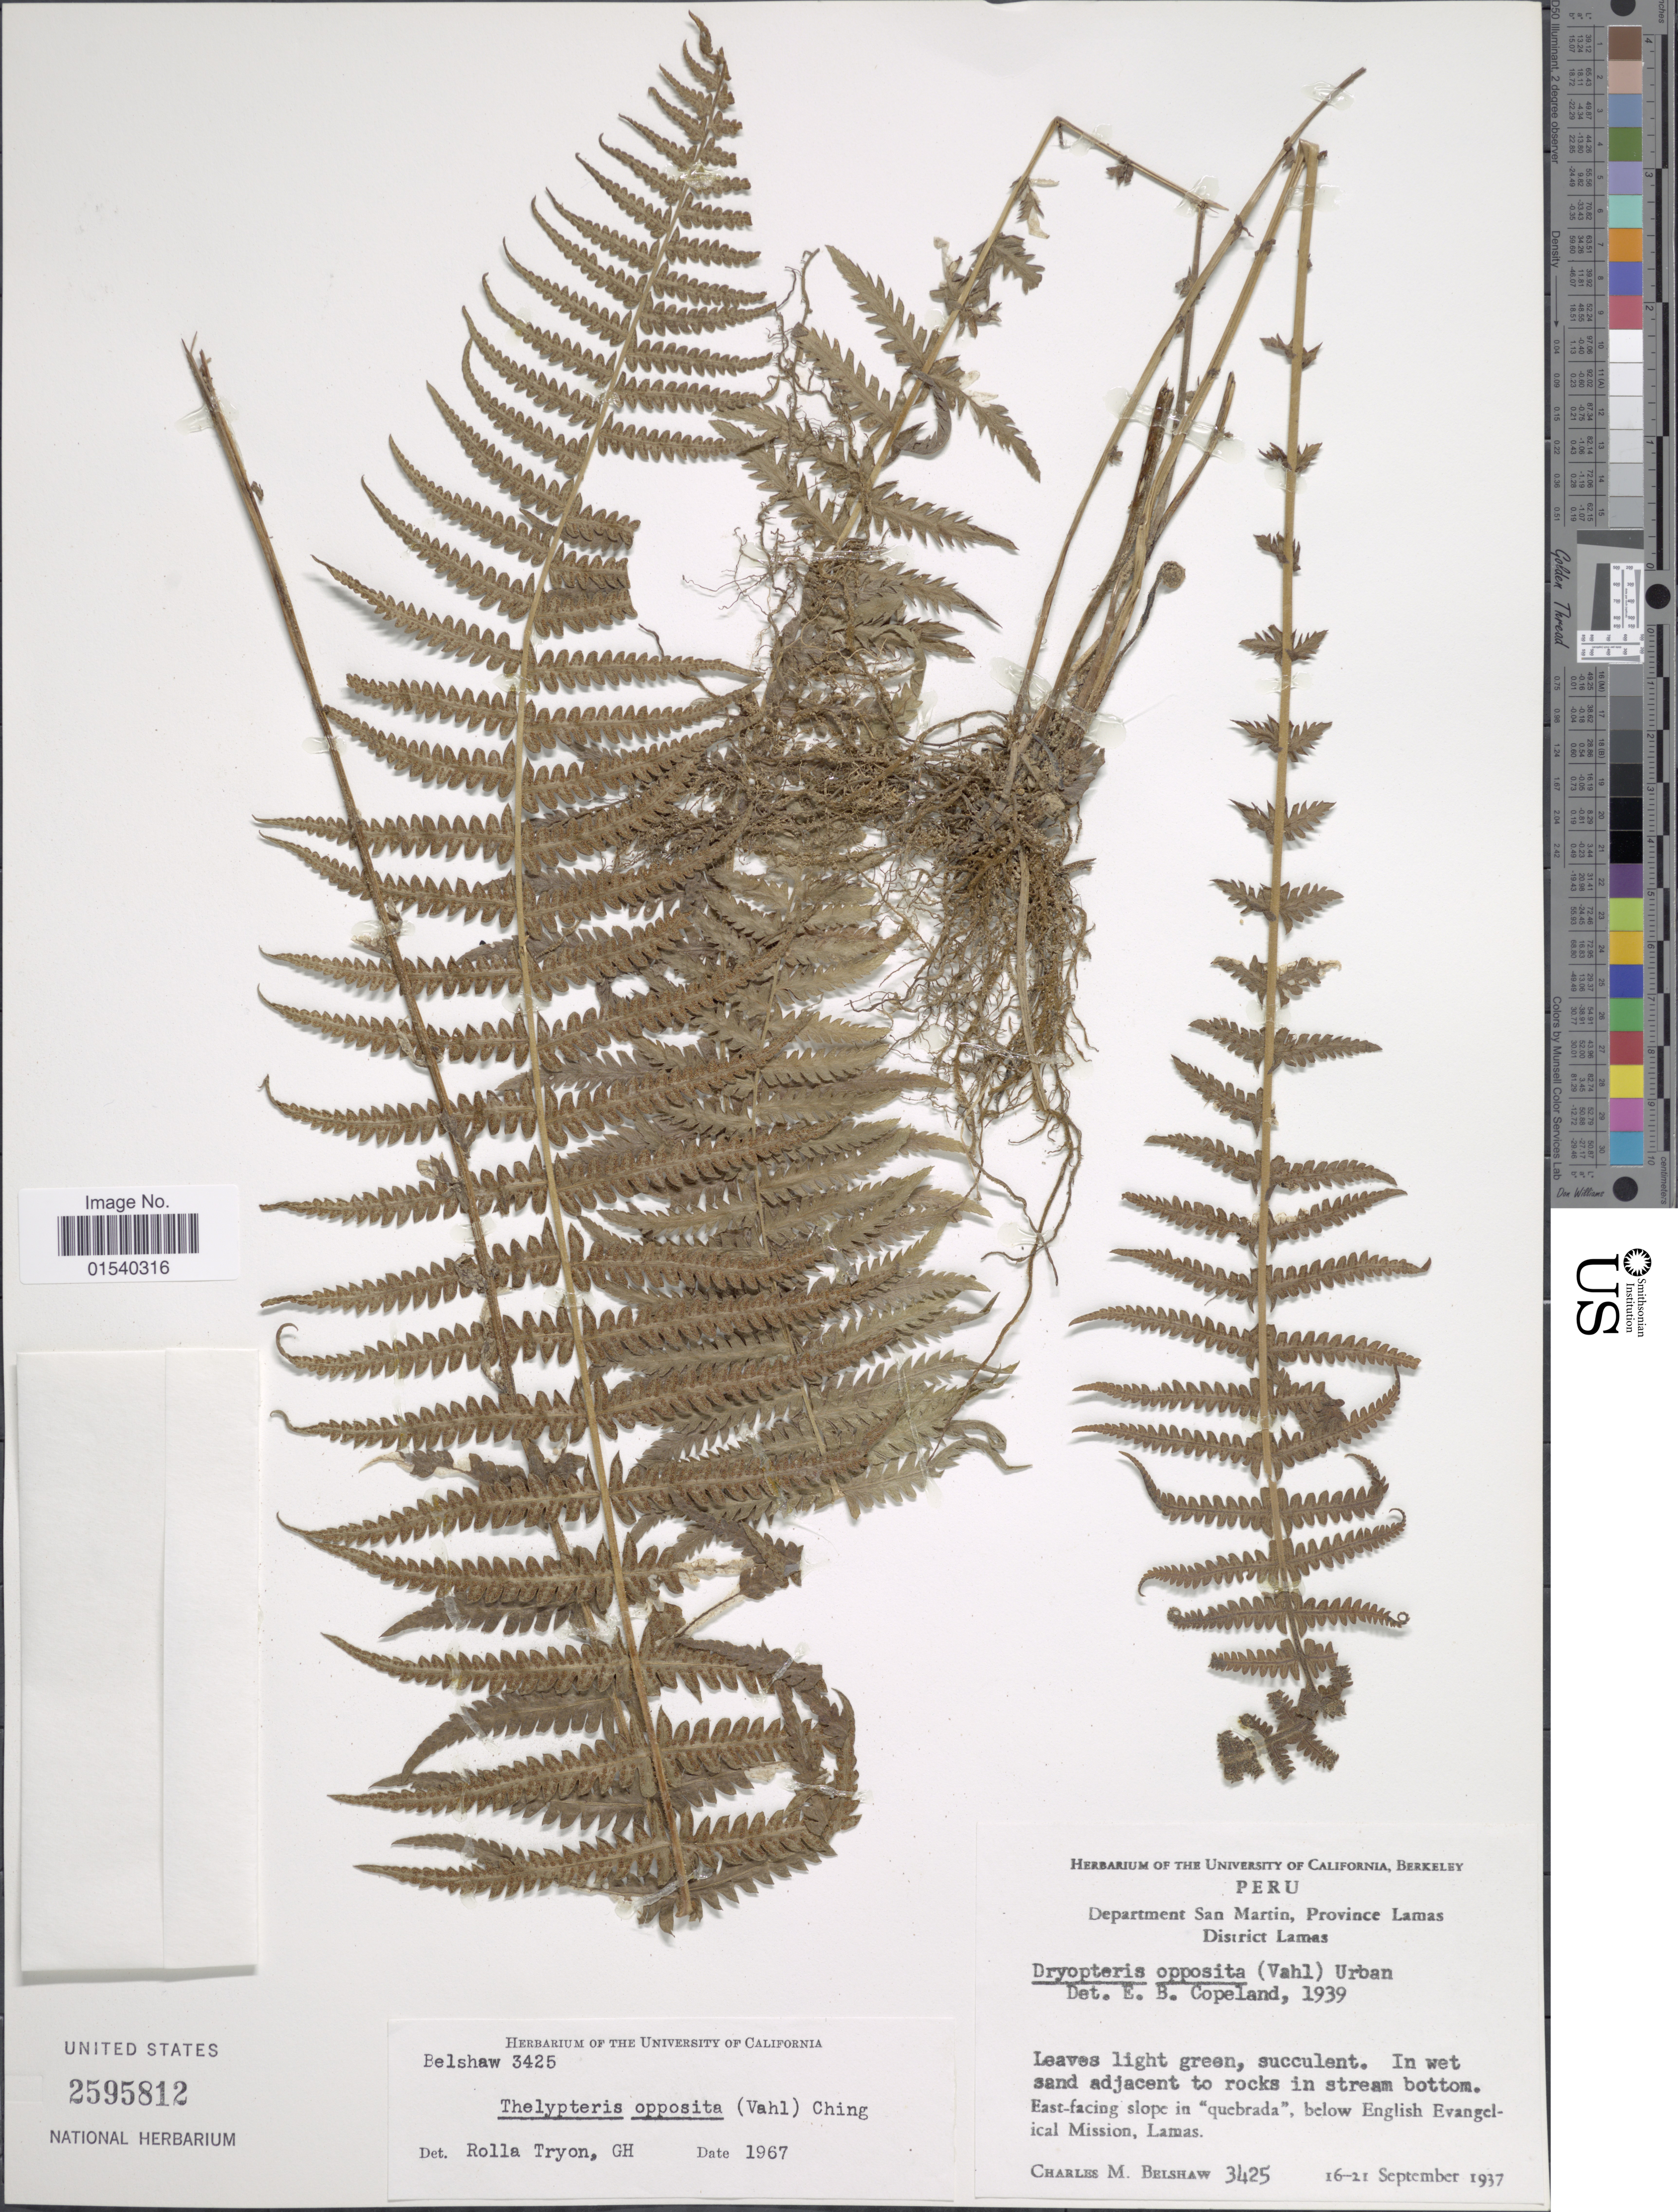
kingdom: Plantae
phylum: Tracheophyta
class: Polypodiopsida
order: Polypodiales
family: Thelypteridaceae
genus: Amauropelta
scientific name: Amauropelta opposita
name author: (Vahl) Pic. Serm.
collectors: C. Shaw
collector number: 3425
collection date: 1937-09-16/1937-09-21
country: Peru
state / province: San Martín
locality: Department San Martin, province Lamas District Lamas. East-facing slope in 'quebrada', below English Evangelica Mission, Lamas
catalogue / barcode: US 2595812